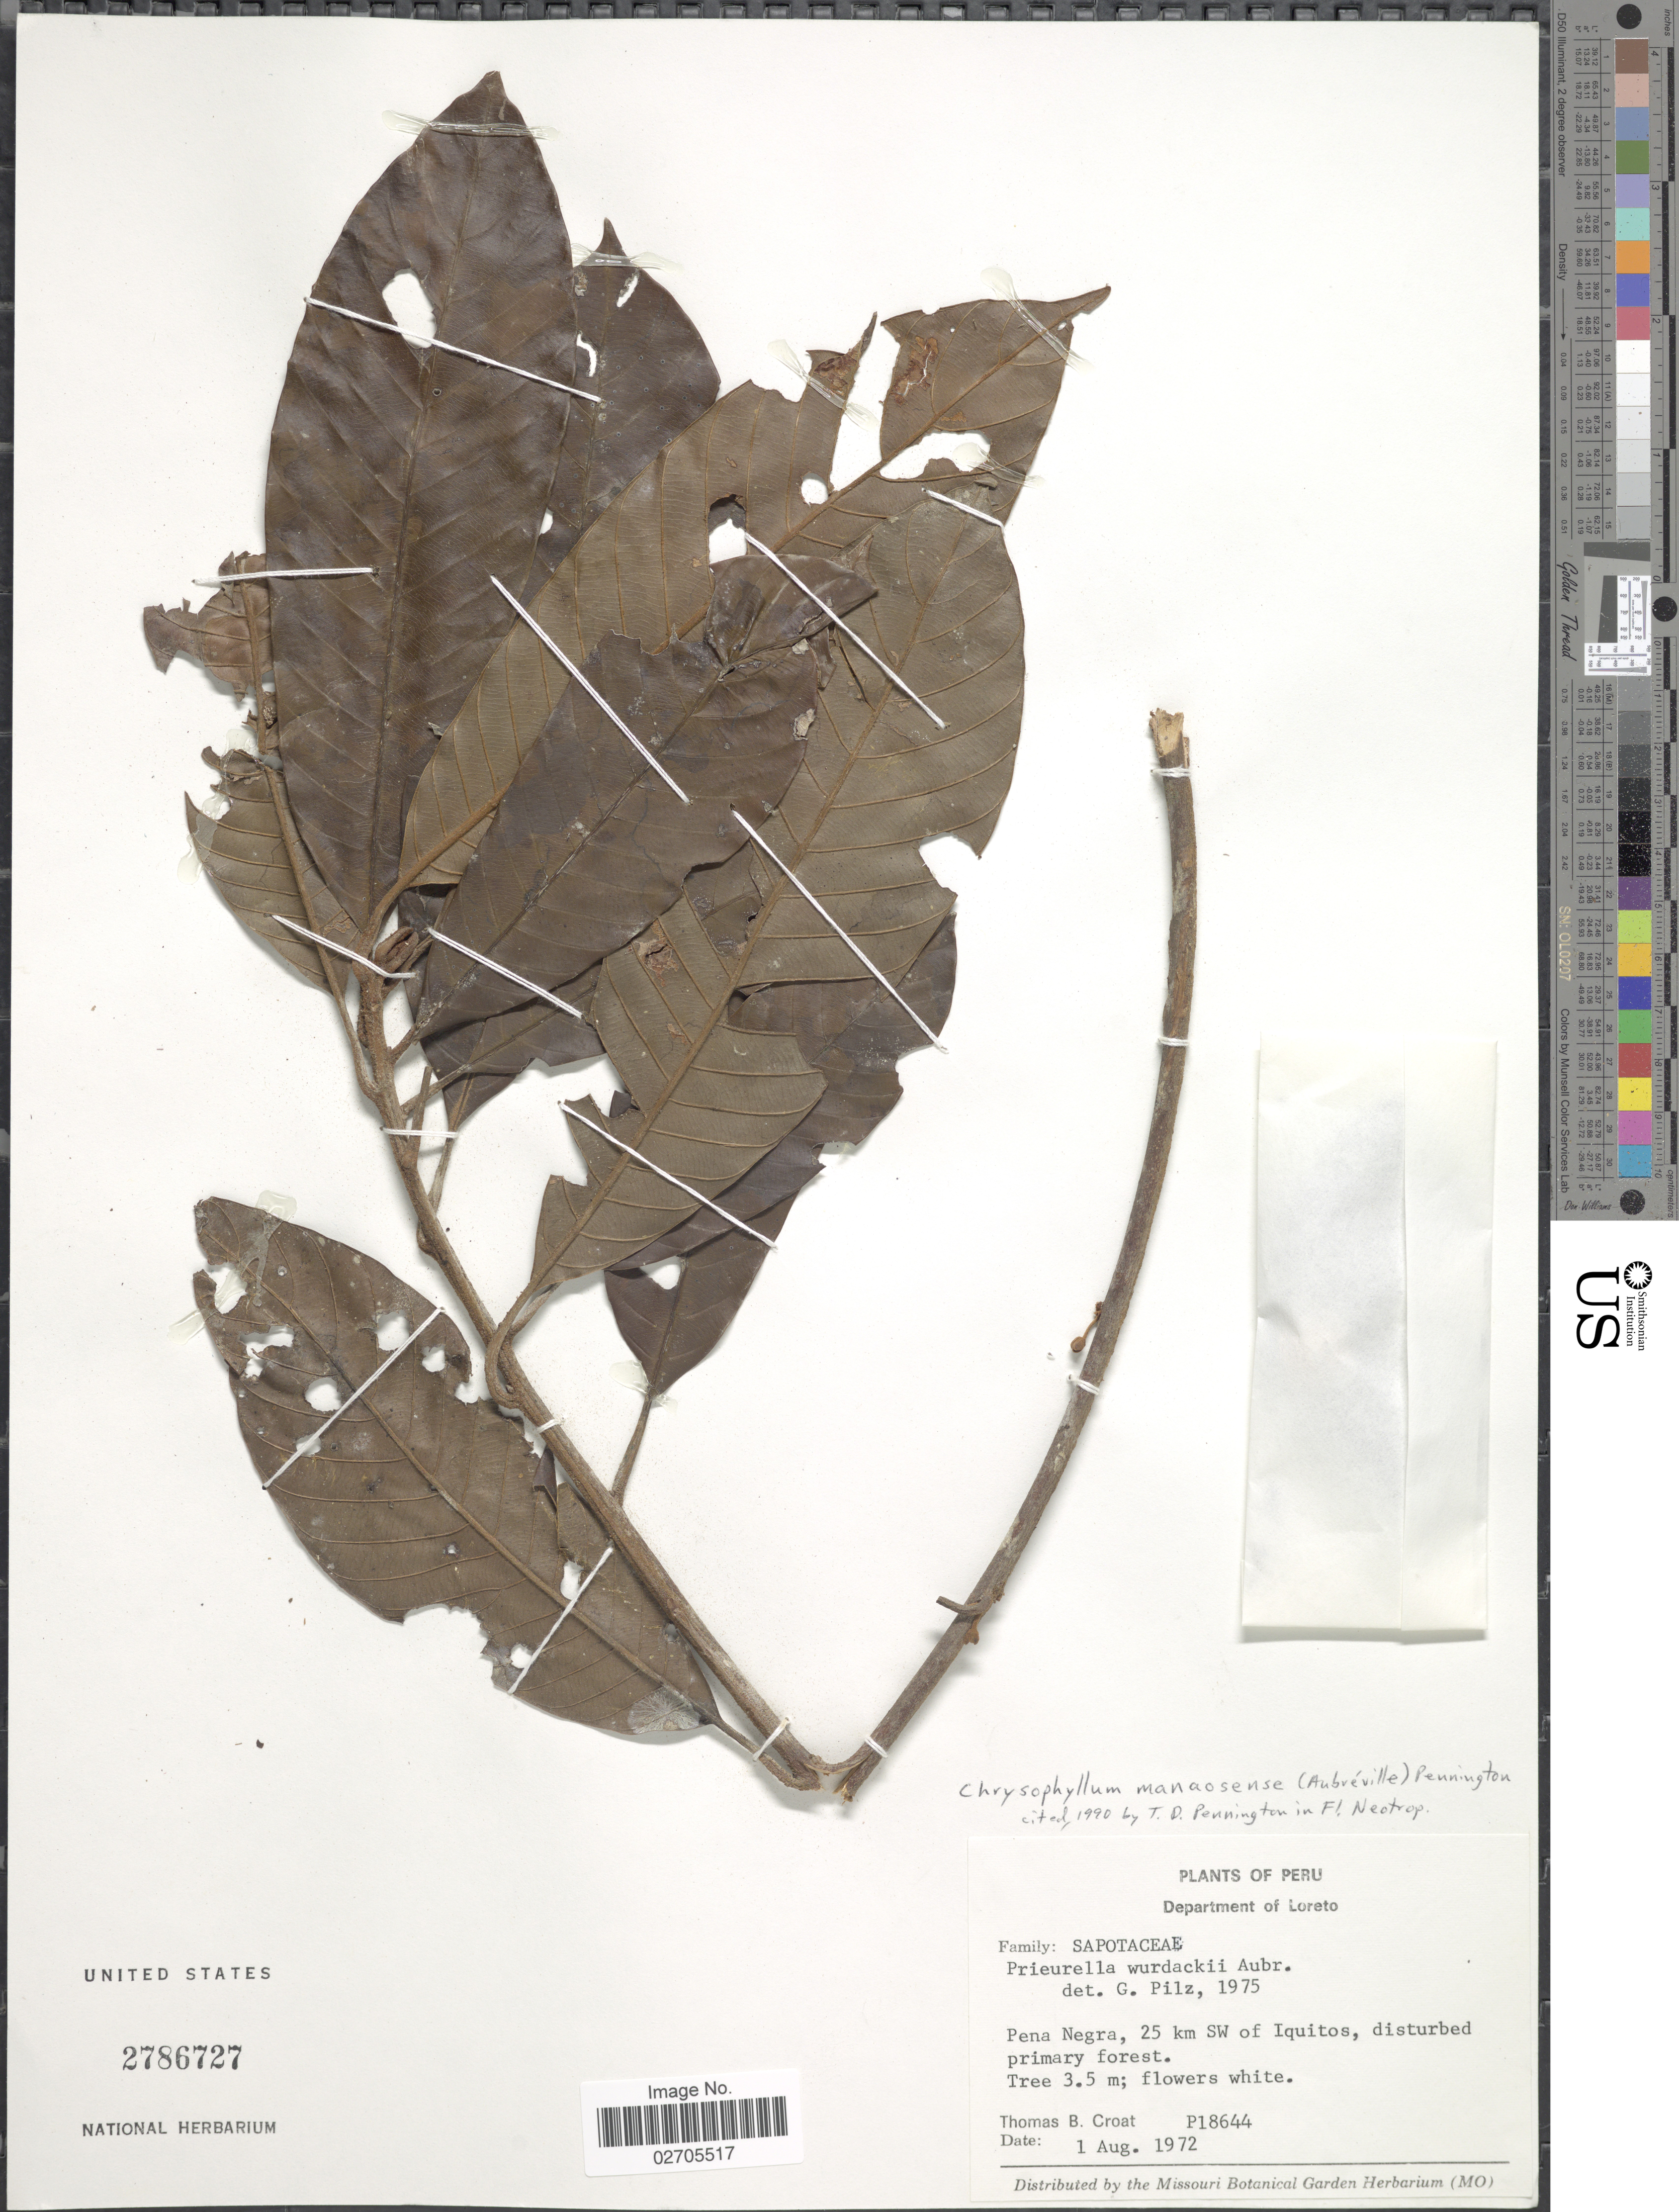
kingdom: Plantae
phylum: Tracheophyta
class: Magnoliopsida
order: Ericales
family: Sapotaceae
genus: Chrysophyllum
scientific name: Chrysophyllum manaosense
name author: (Aubrév.) T.D. Penn.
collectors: T. B. Croat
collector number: P18644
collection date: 1972-08-01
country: Peru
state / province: Loreto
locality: Department of Loreto, Pena Negra, 25 km SW of Iquitos, disturbed primary forest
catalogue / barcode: US 2786727